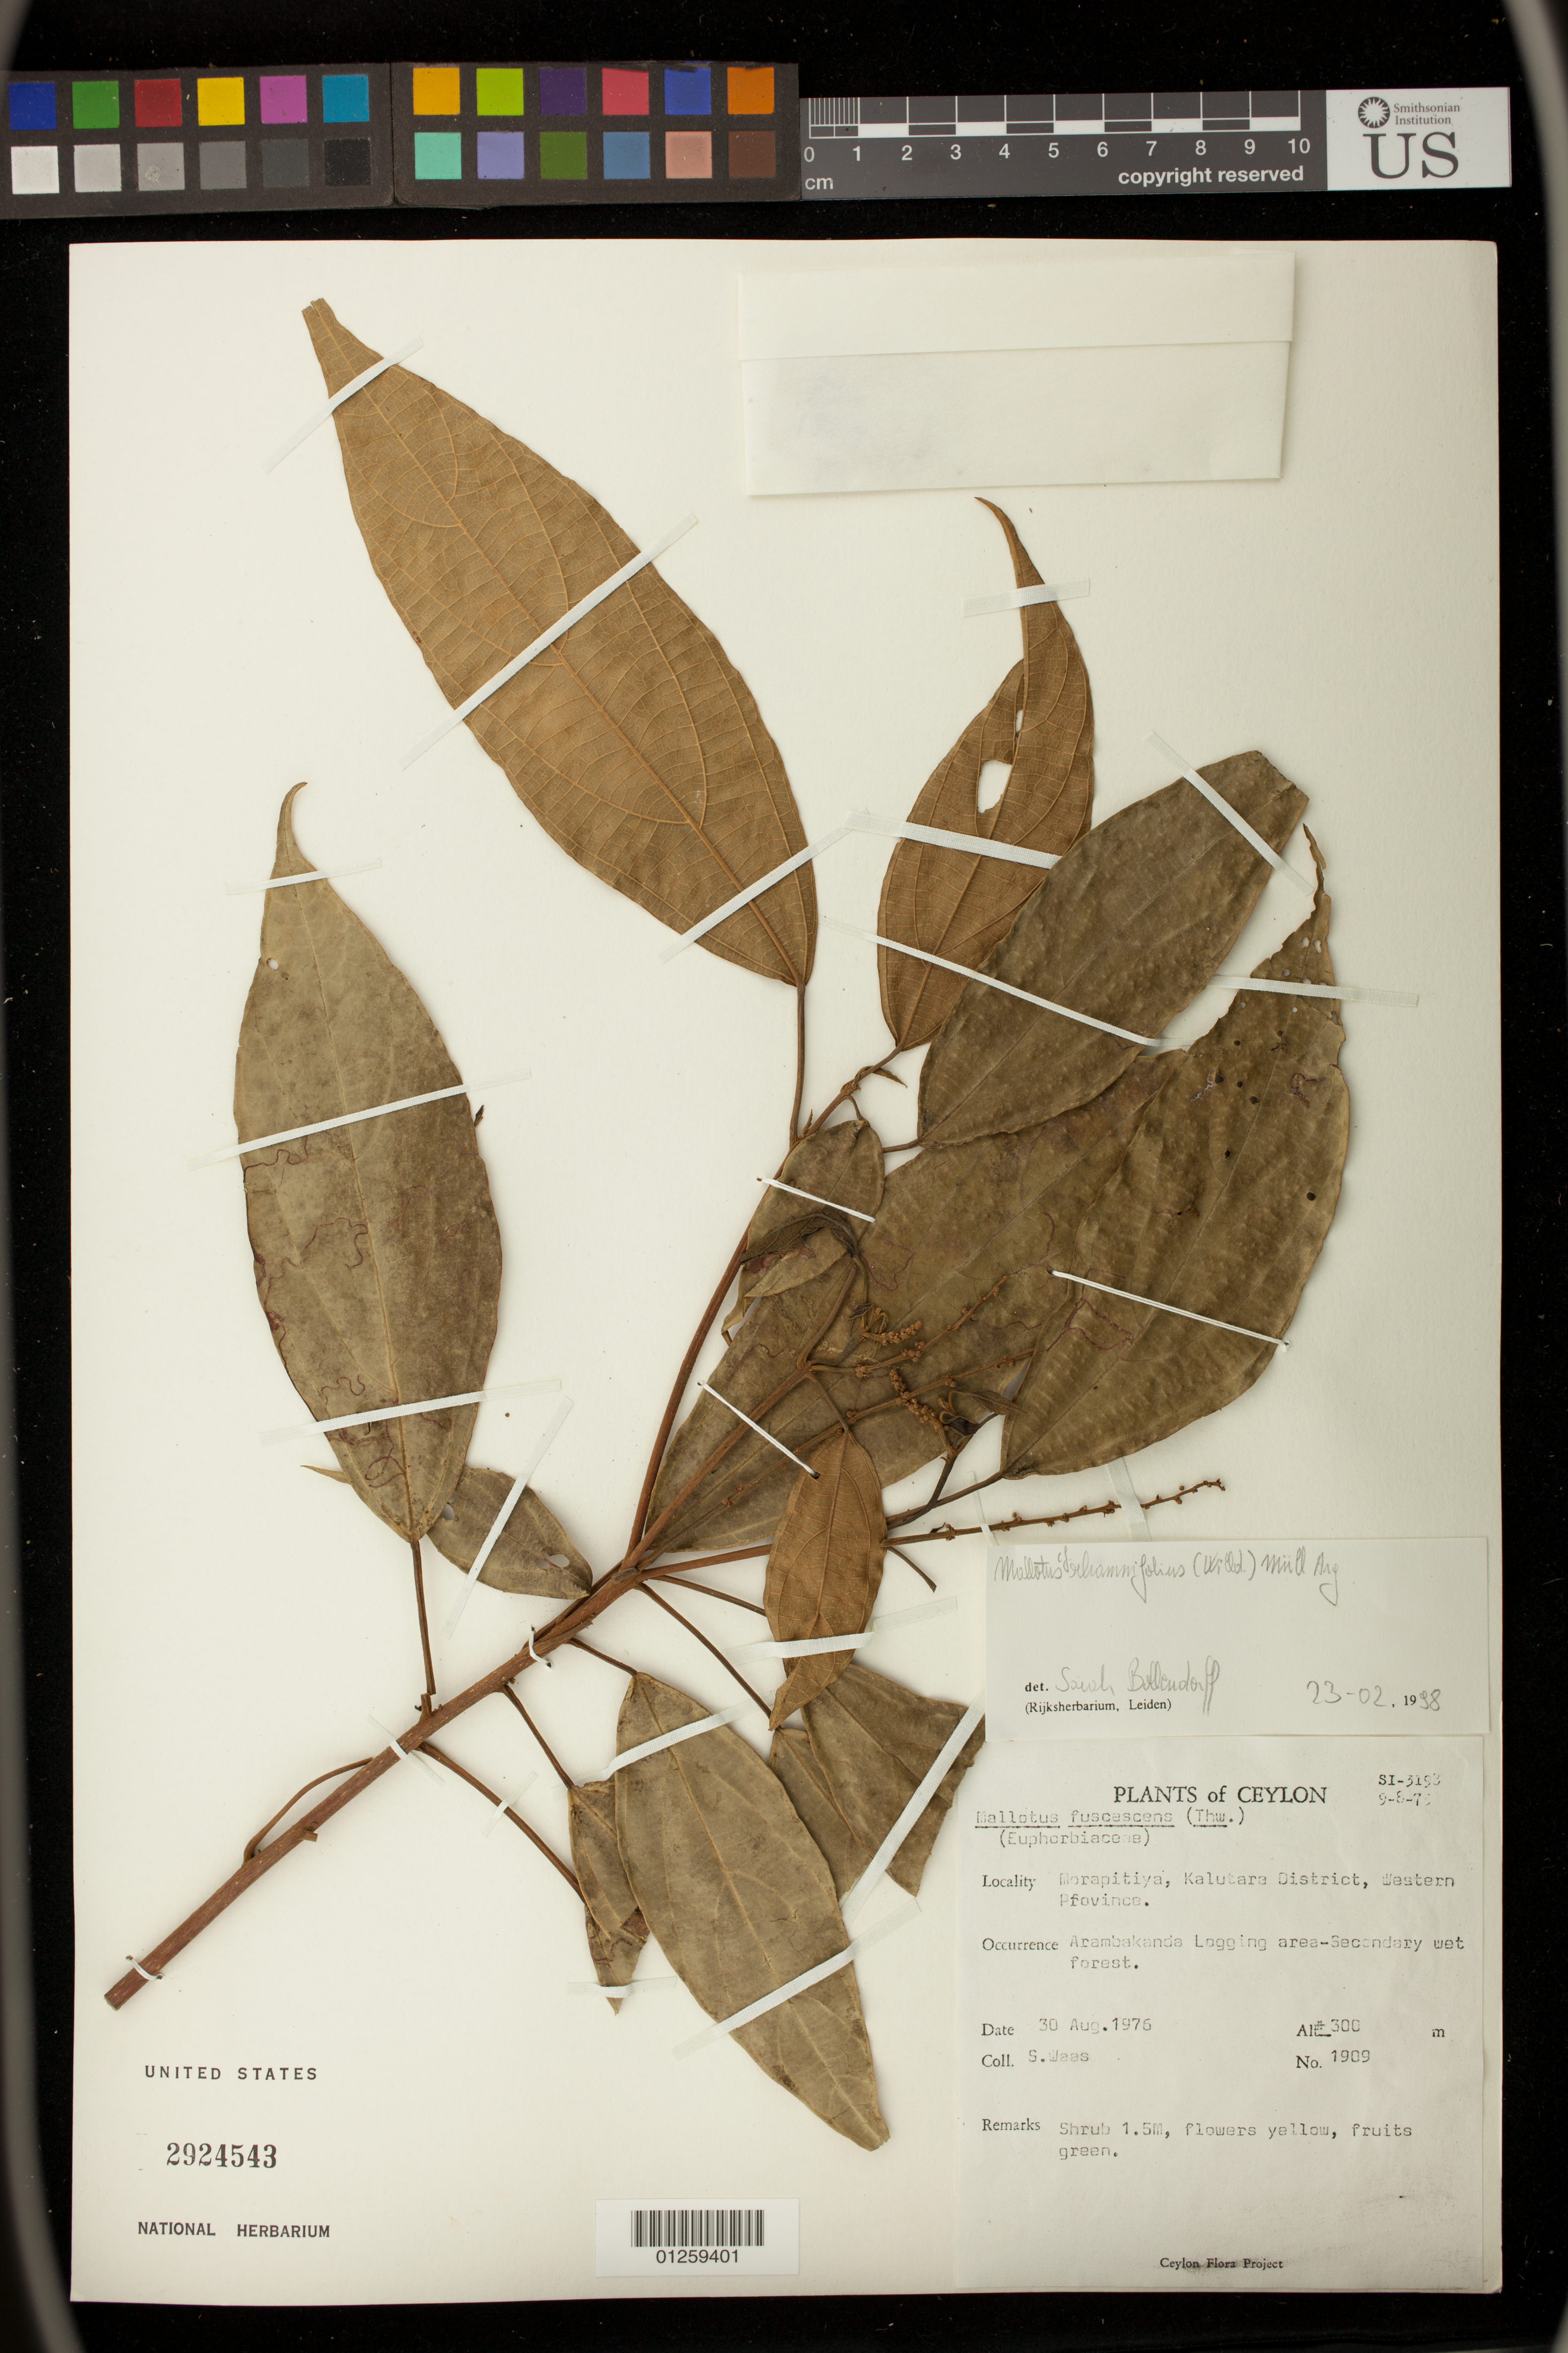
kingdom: Plantae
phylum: Tracheophyta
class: Magnoliopsida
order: Malpighiales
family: Euphorbiaceae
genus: Mallotus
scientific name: Mallotus rhamnifolius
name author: (Willd.) Müll. Arg.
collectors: S. Waas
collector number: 1909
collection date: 1976-08-30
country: Sri Lanka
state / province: Western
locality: Morapitiya, Kalutara District. Arambakanda Logging area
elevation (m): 300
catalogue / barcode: US 2924543